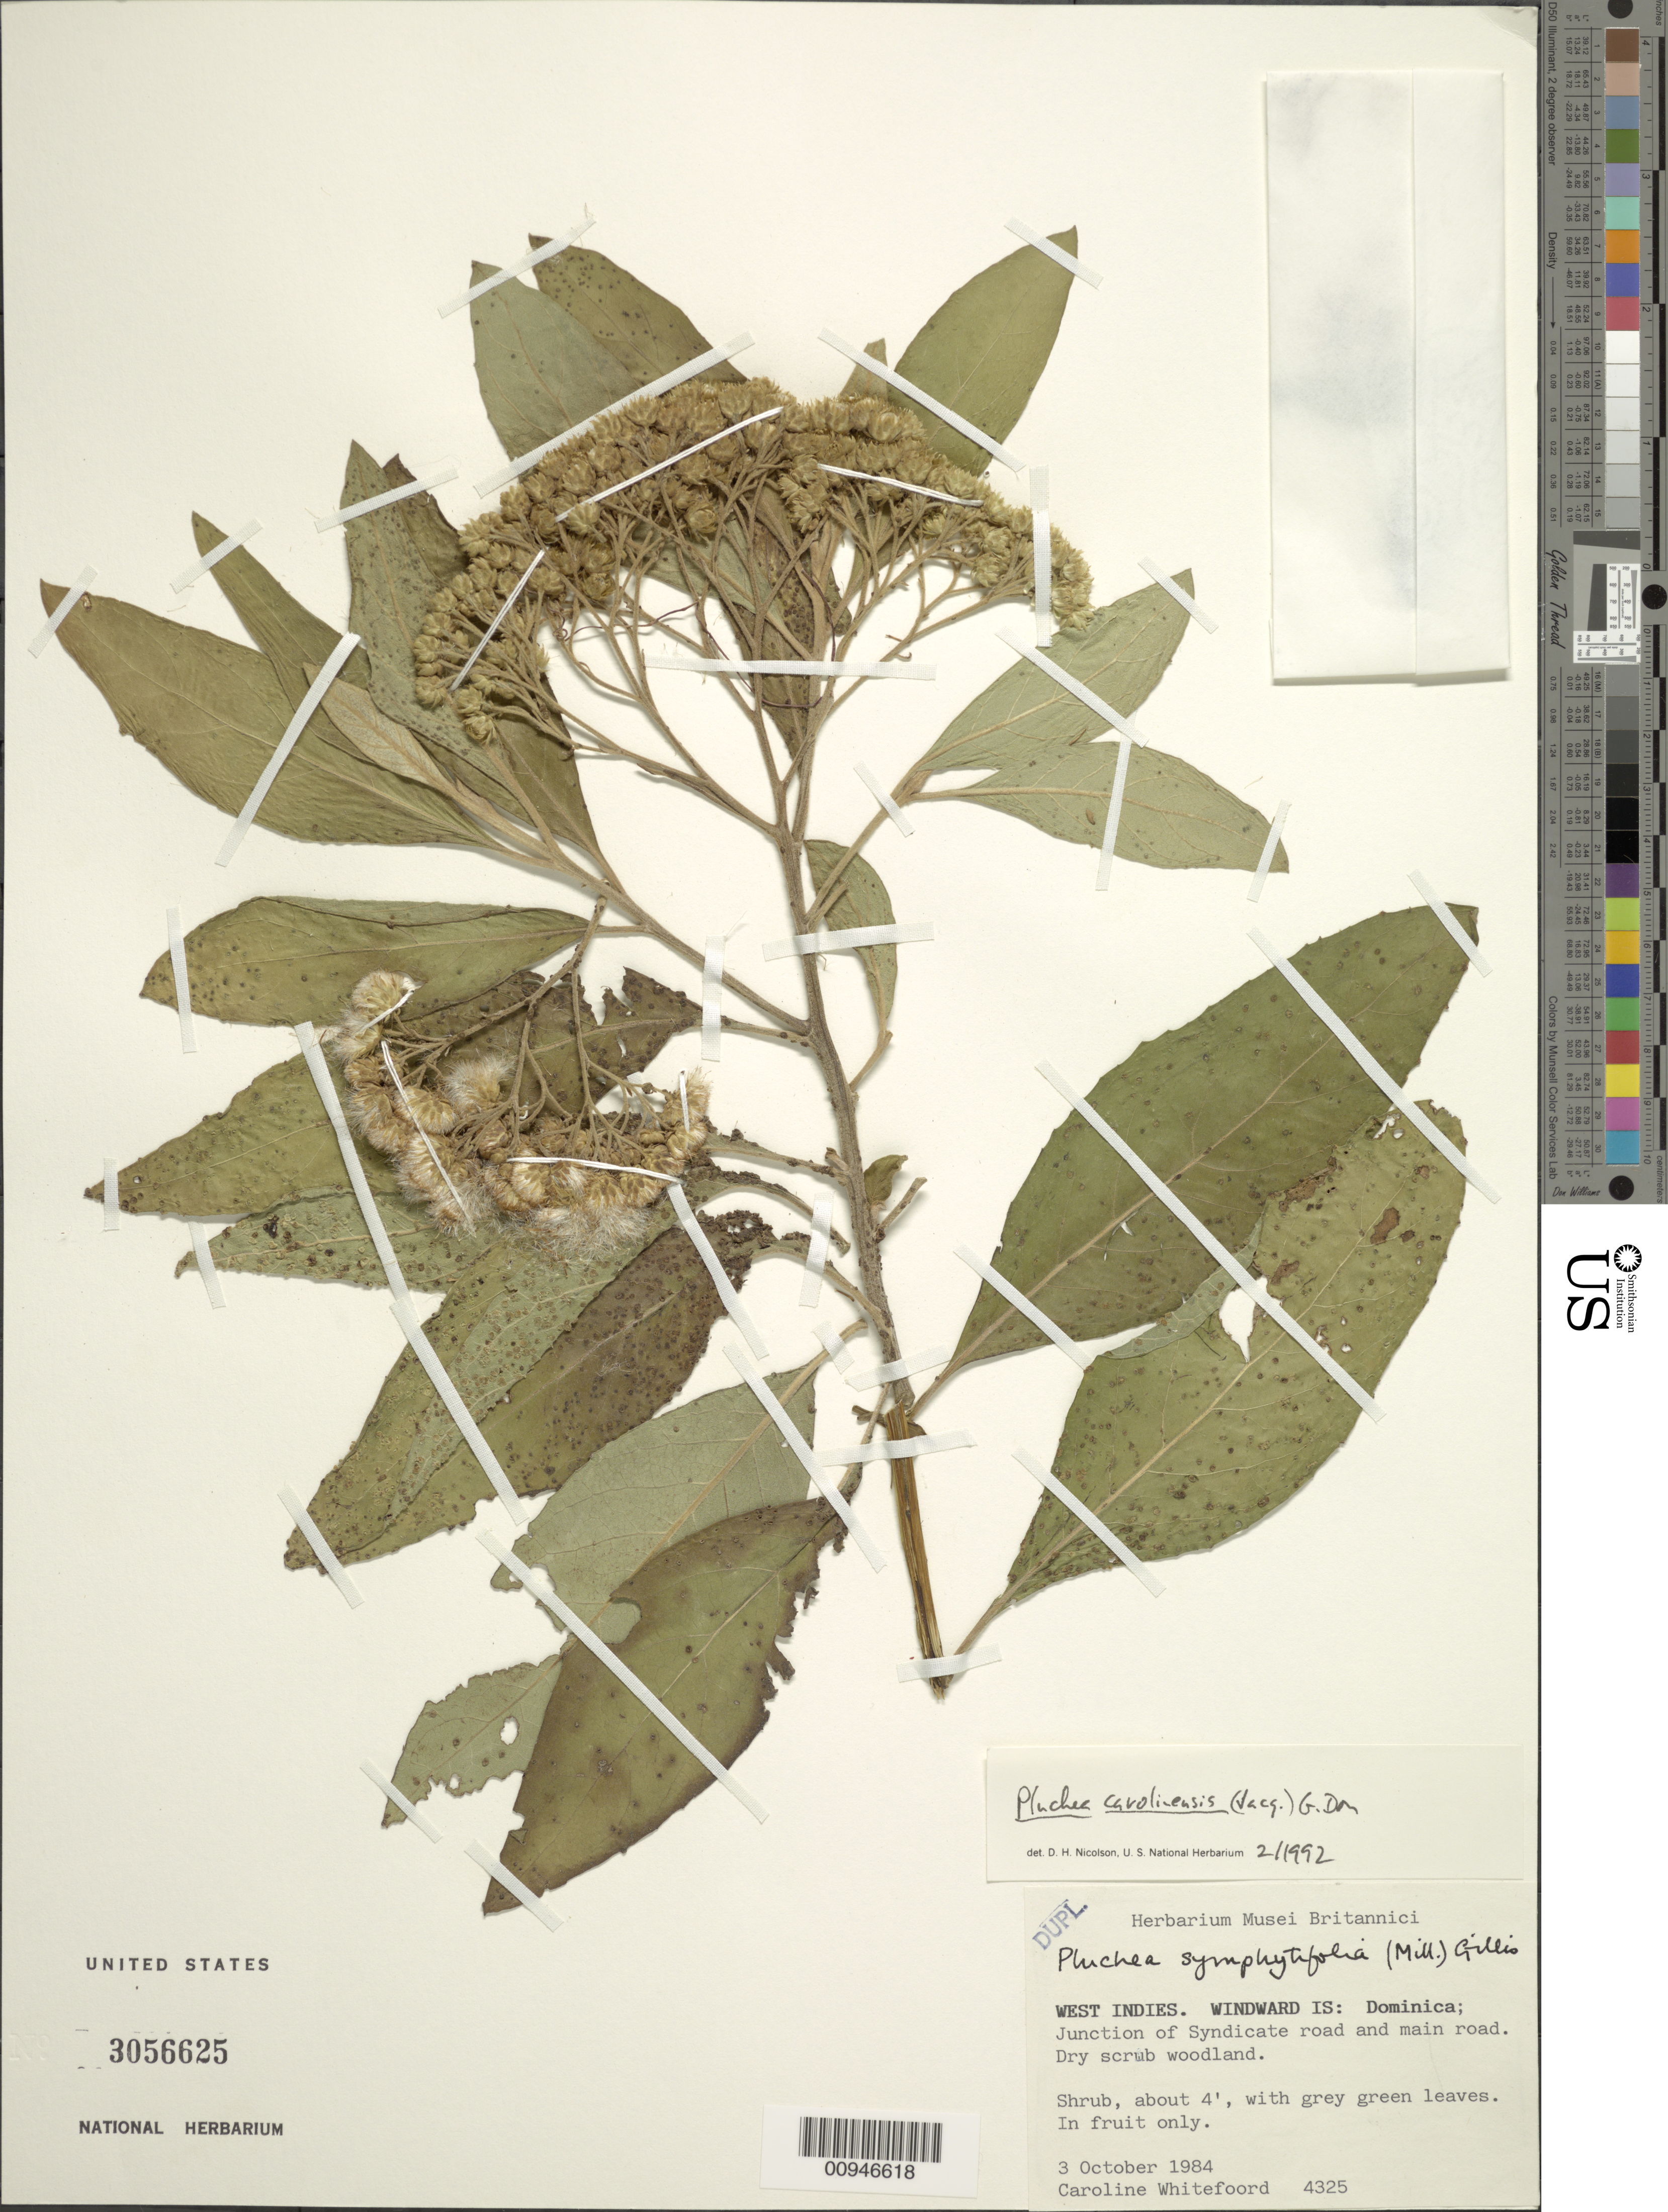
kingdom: Plantae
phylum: Tracheophyta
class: Magnoliopsida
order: Asterales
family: Asteraceae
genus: Pluchea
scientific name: Pluchea carolinensis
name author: (Jacq.) D. Don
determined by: Nicolson, Dan H.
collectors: C. Whitefoord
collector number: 4325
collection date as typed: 03 Oct 1984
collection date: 1984-10-03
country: Dominica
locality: Junction of Syndicate road and main road.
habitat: Dry scrub woodland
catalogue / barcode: US 3056625